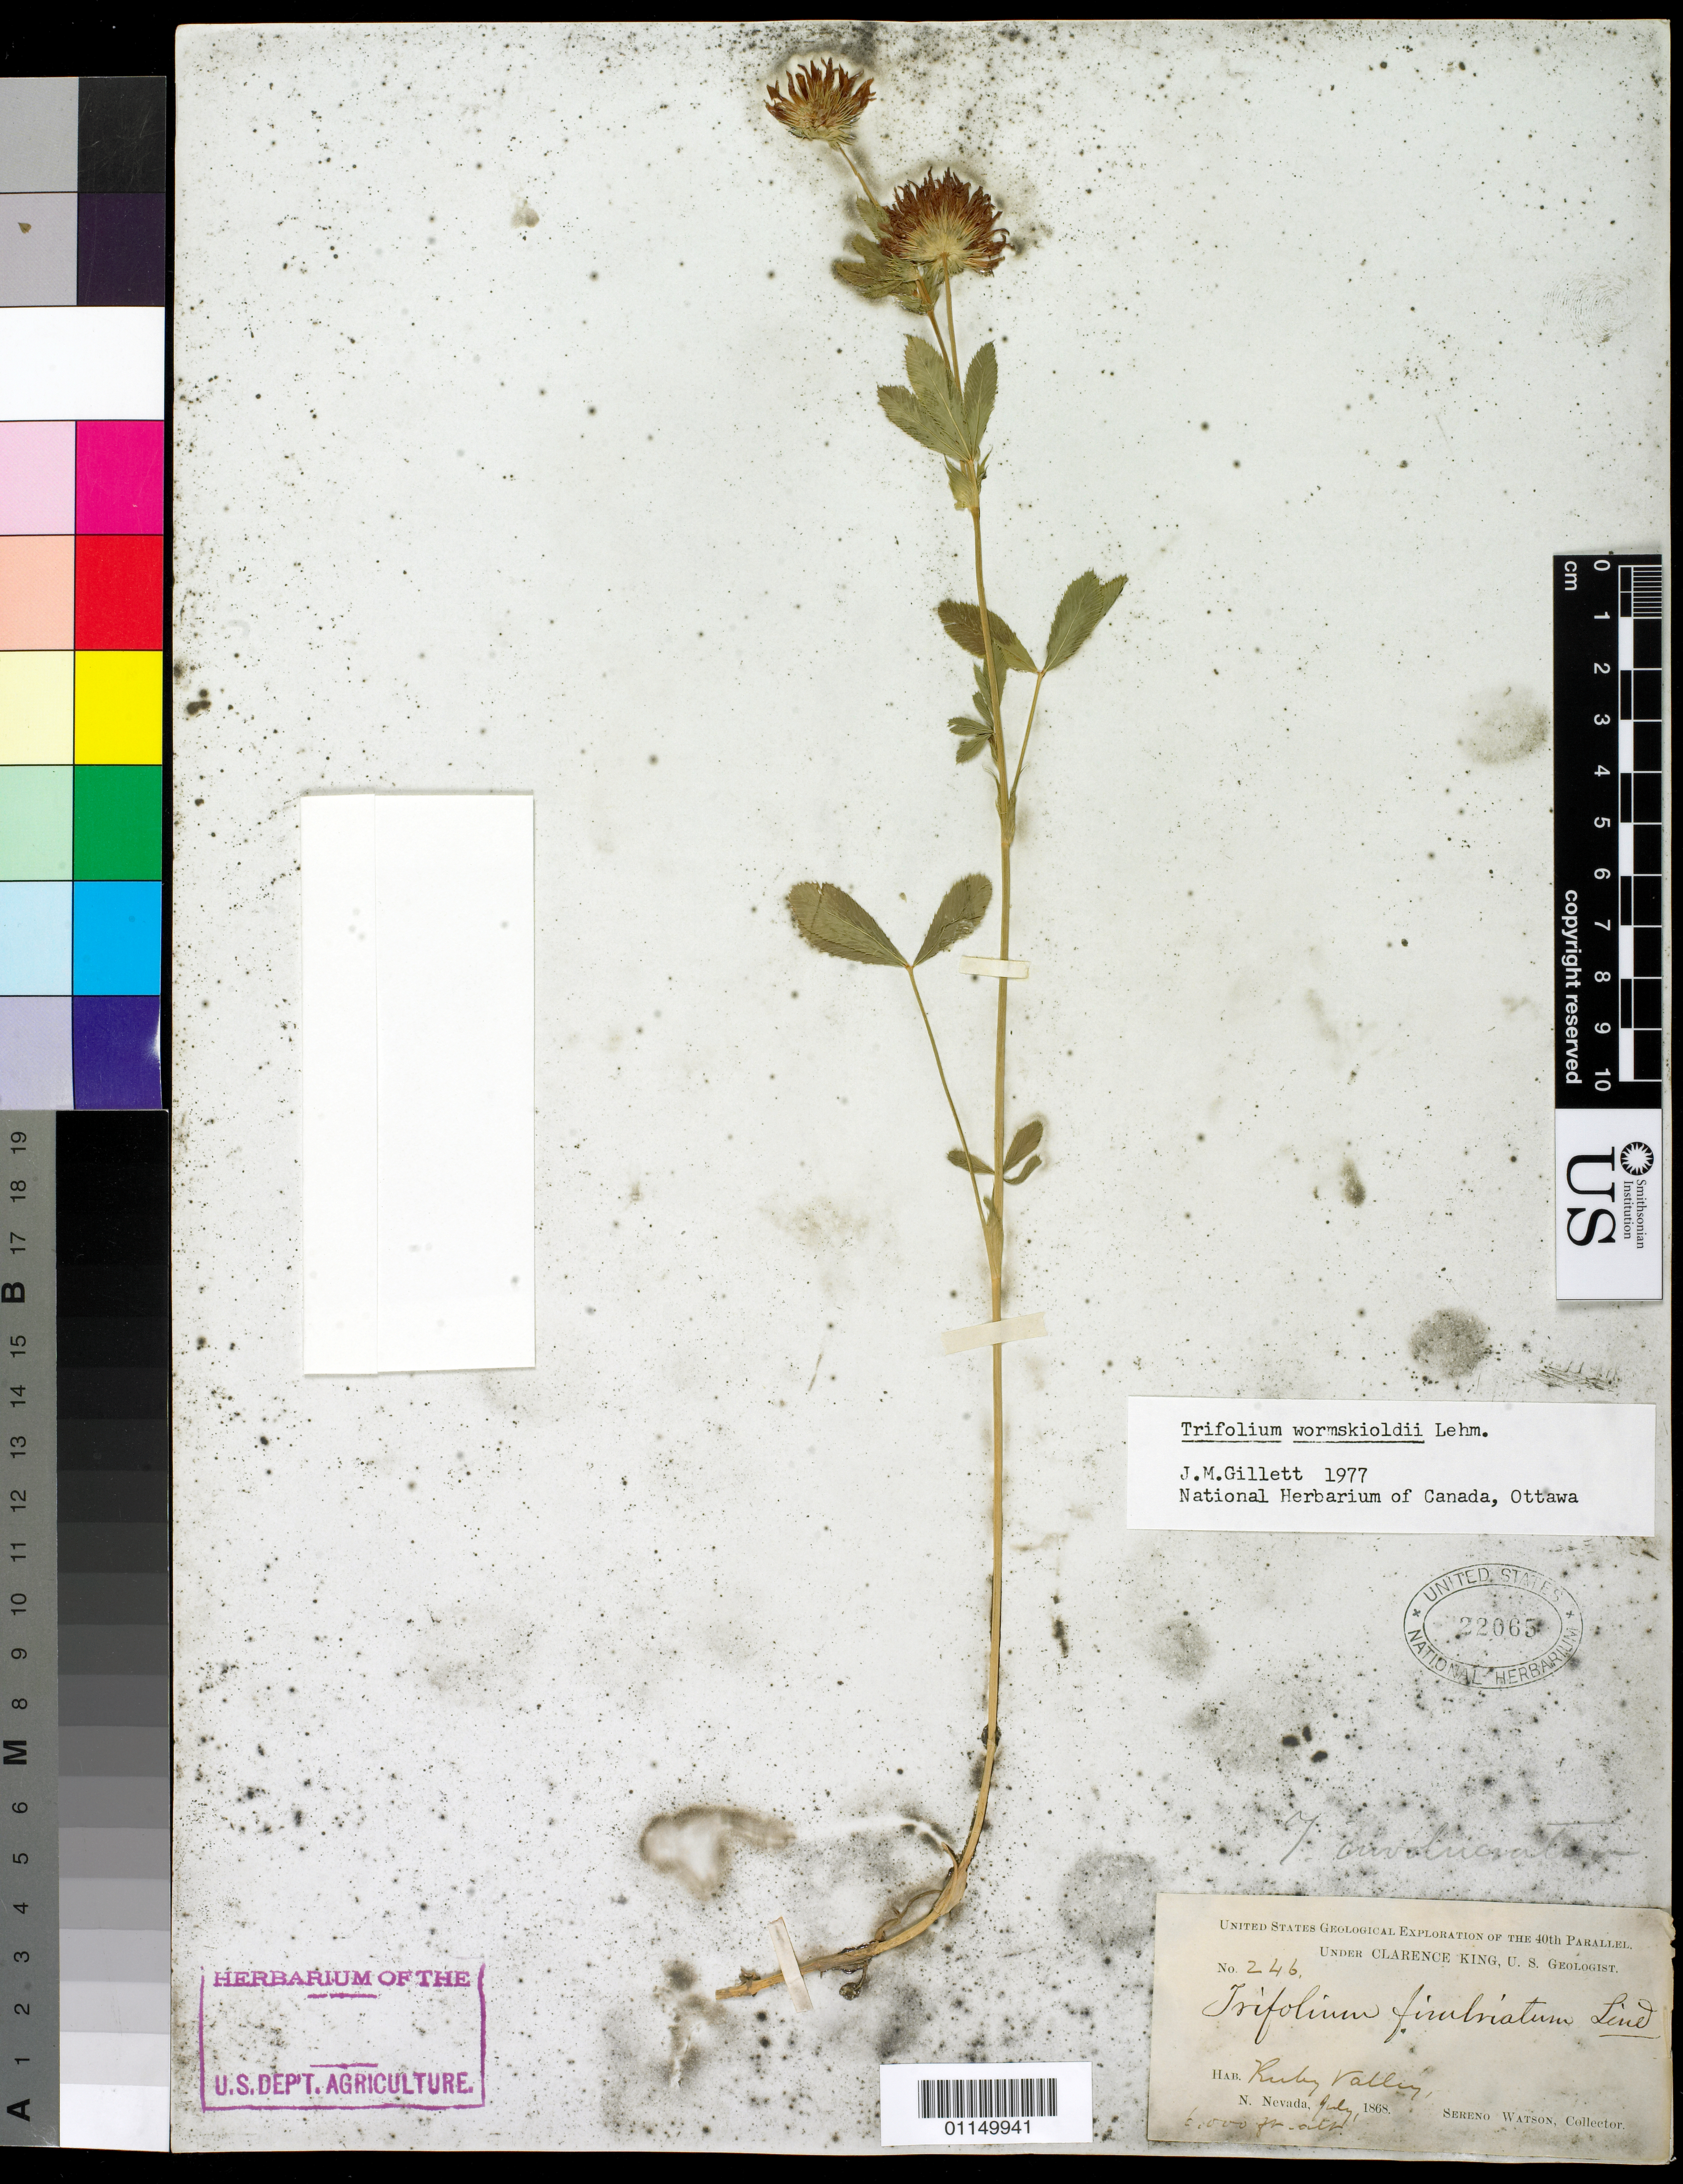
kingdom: Plantae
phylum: Tracheophyta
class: Magnoliopsida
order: Fabales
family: Fabaceae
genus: Trifolium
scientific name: Trifolium wormskioldii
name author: Lehm.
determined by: Gillett, J. M.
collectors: S. Watson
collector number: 246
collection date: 1868-07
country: United States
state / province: Nevada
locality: Ruby Valley, N. Nevada.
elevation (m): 1829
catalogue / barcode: US 22065